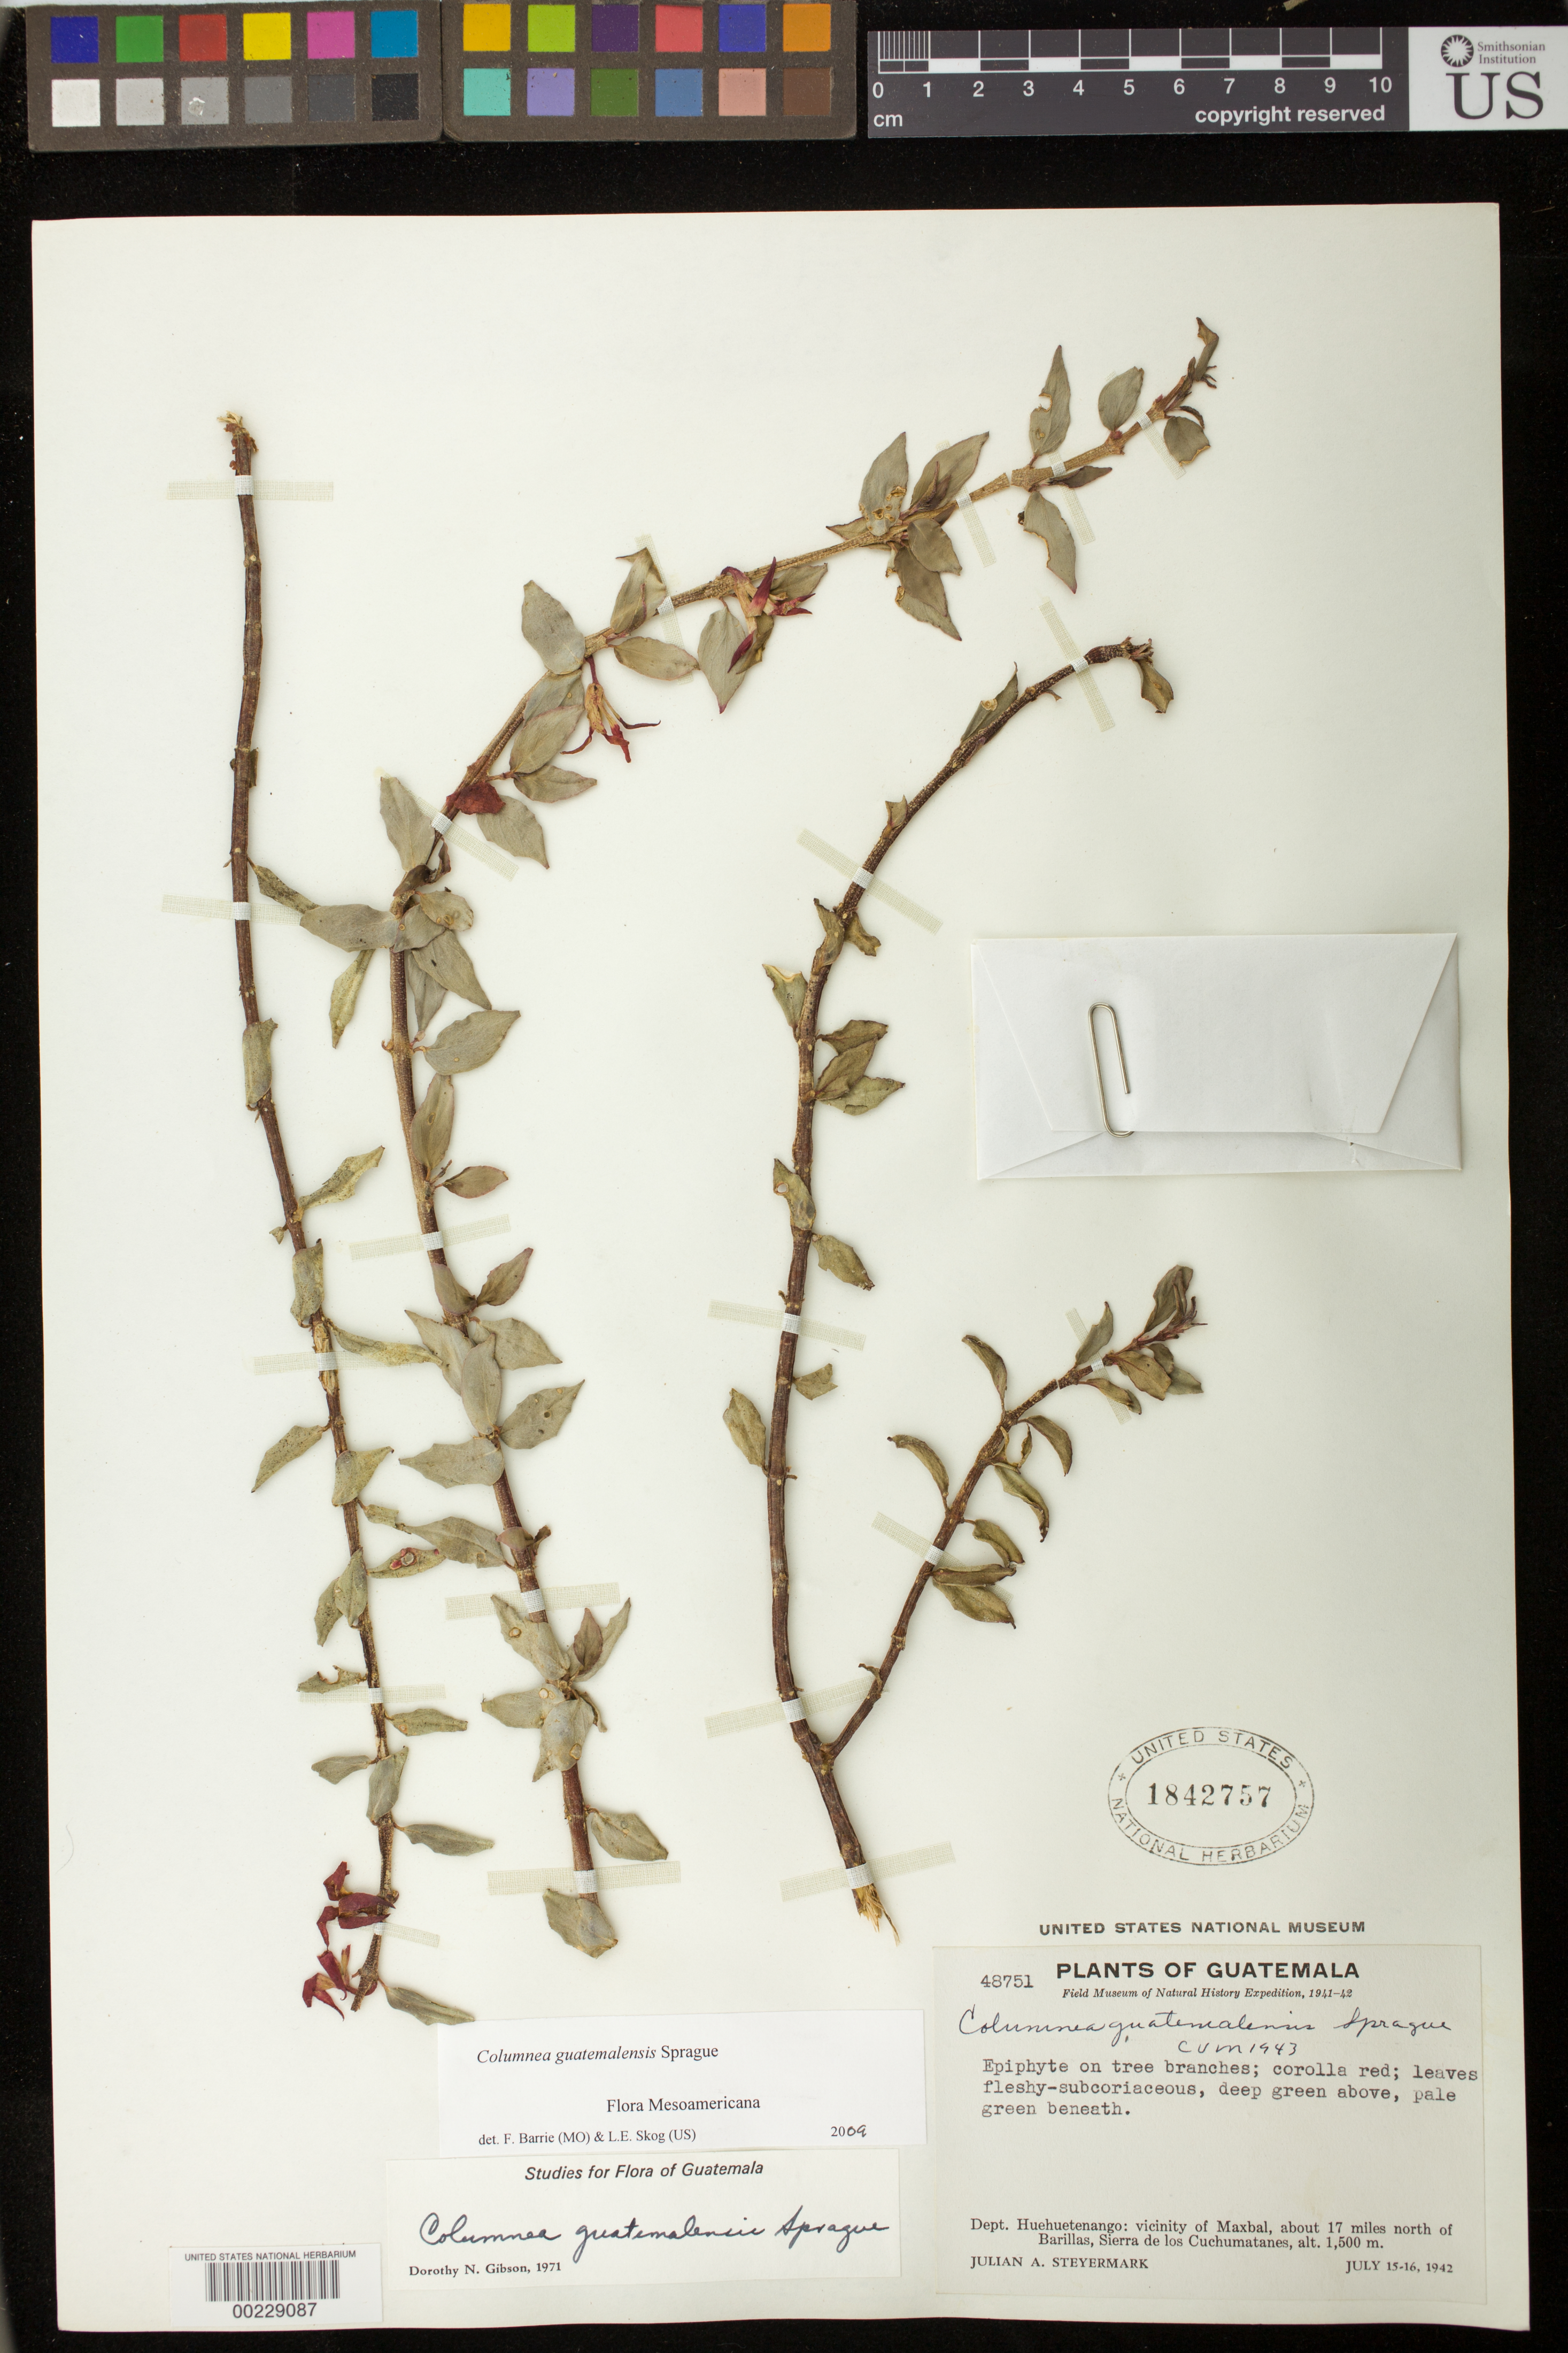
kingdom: Plantae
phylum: Tracheophyta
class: Magnoliopsida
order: Lamiales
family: Gesneriaceae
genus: Columnea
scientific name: Columnea guatemalensis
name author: Sprague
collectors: J. Steyermark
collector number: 48751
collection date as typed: Jul 1942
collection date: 1942-07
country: Guatemala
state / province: Huehuetenango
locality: Vicinity of Maxbal, about 17 mi N of Barillas, Sierra de Los Cuchumatanes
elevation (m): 1500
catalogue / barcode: US 1842757